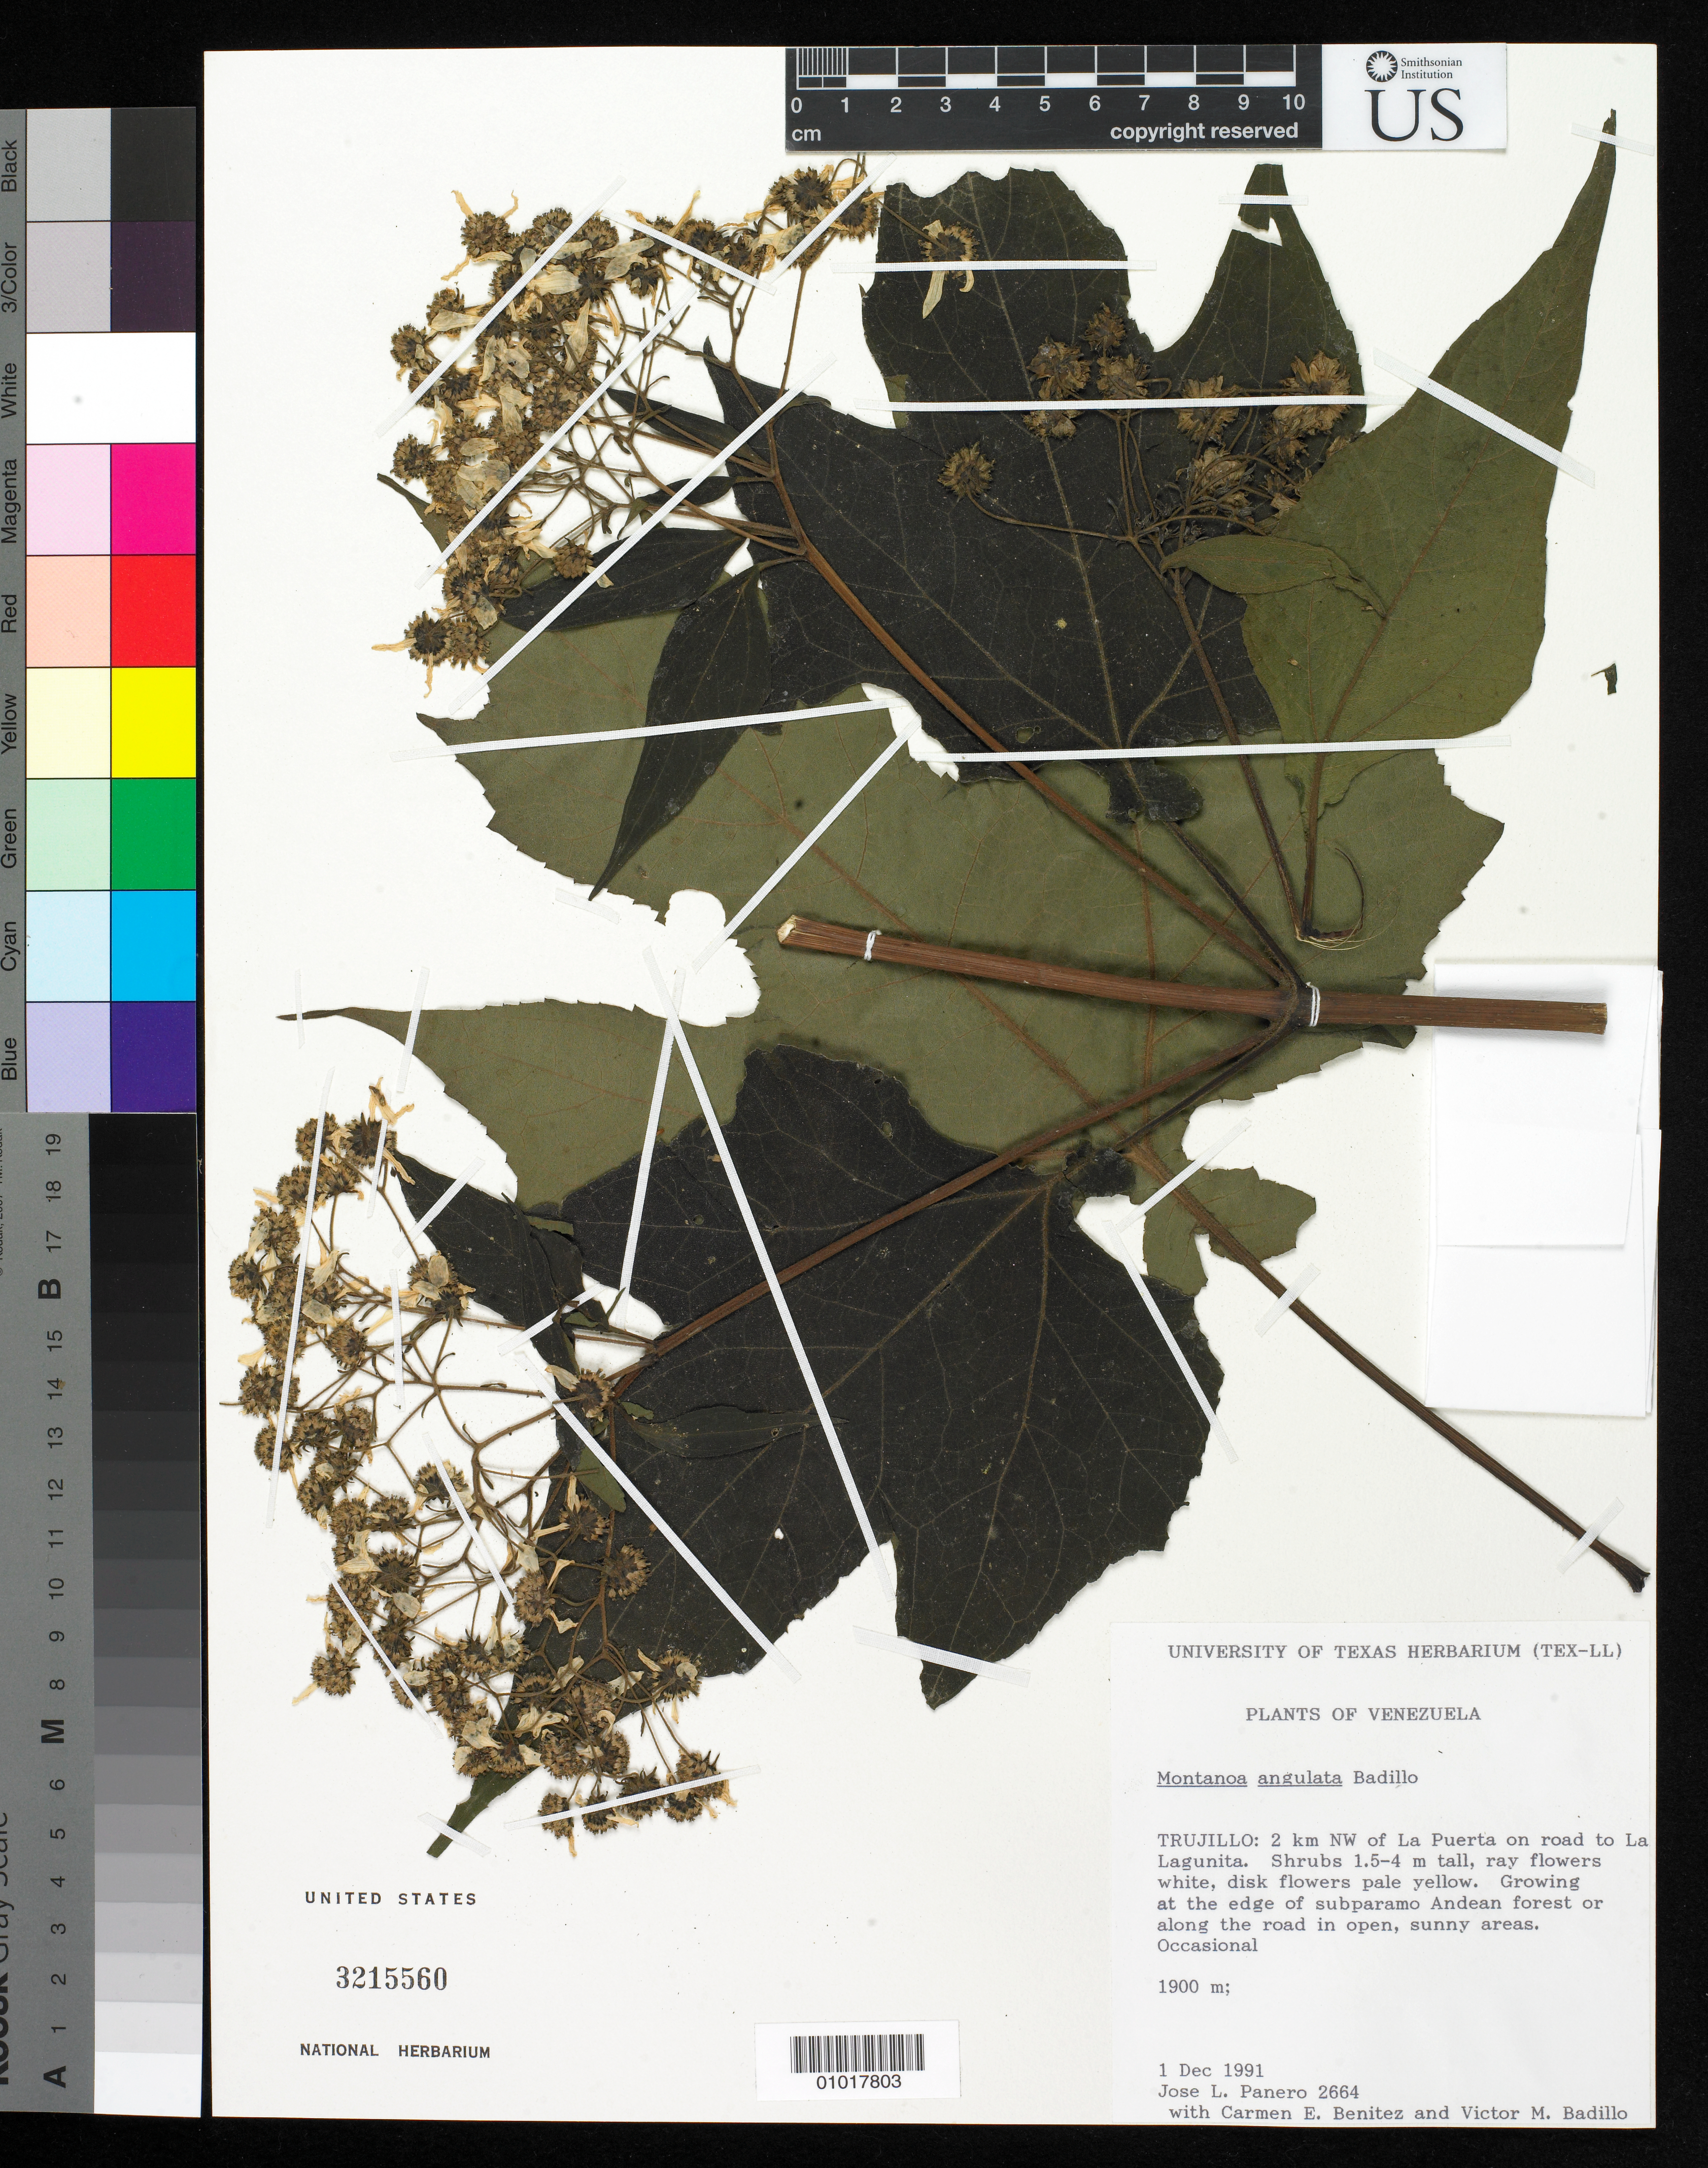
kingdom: Plantae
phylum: Tracheophyta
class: Magnoliopsida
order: Asterales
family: Asteraceae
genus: Montanoa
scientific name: Montanoa angulata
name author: V.M. Badillo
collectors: J. L. Panero, C. E. Benítez de Rojas & V. Badillo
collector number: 2664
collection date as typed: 1-Dec-91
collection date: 1991-12-01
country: Venezuela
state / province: Trujillo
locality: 2 km NW of La Puerta on road to La Lagunita.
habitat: Growing at the edge of subparamo Andean forest or along the road in open, sunny areas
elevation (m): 1900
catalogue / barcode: US 3215560